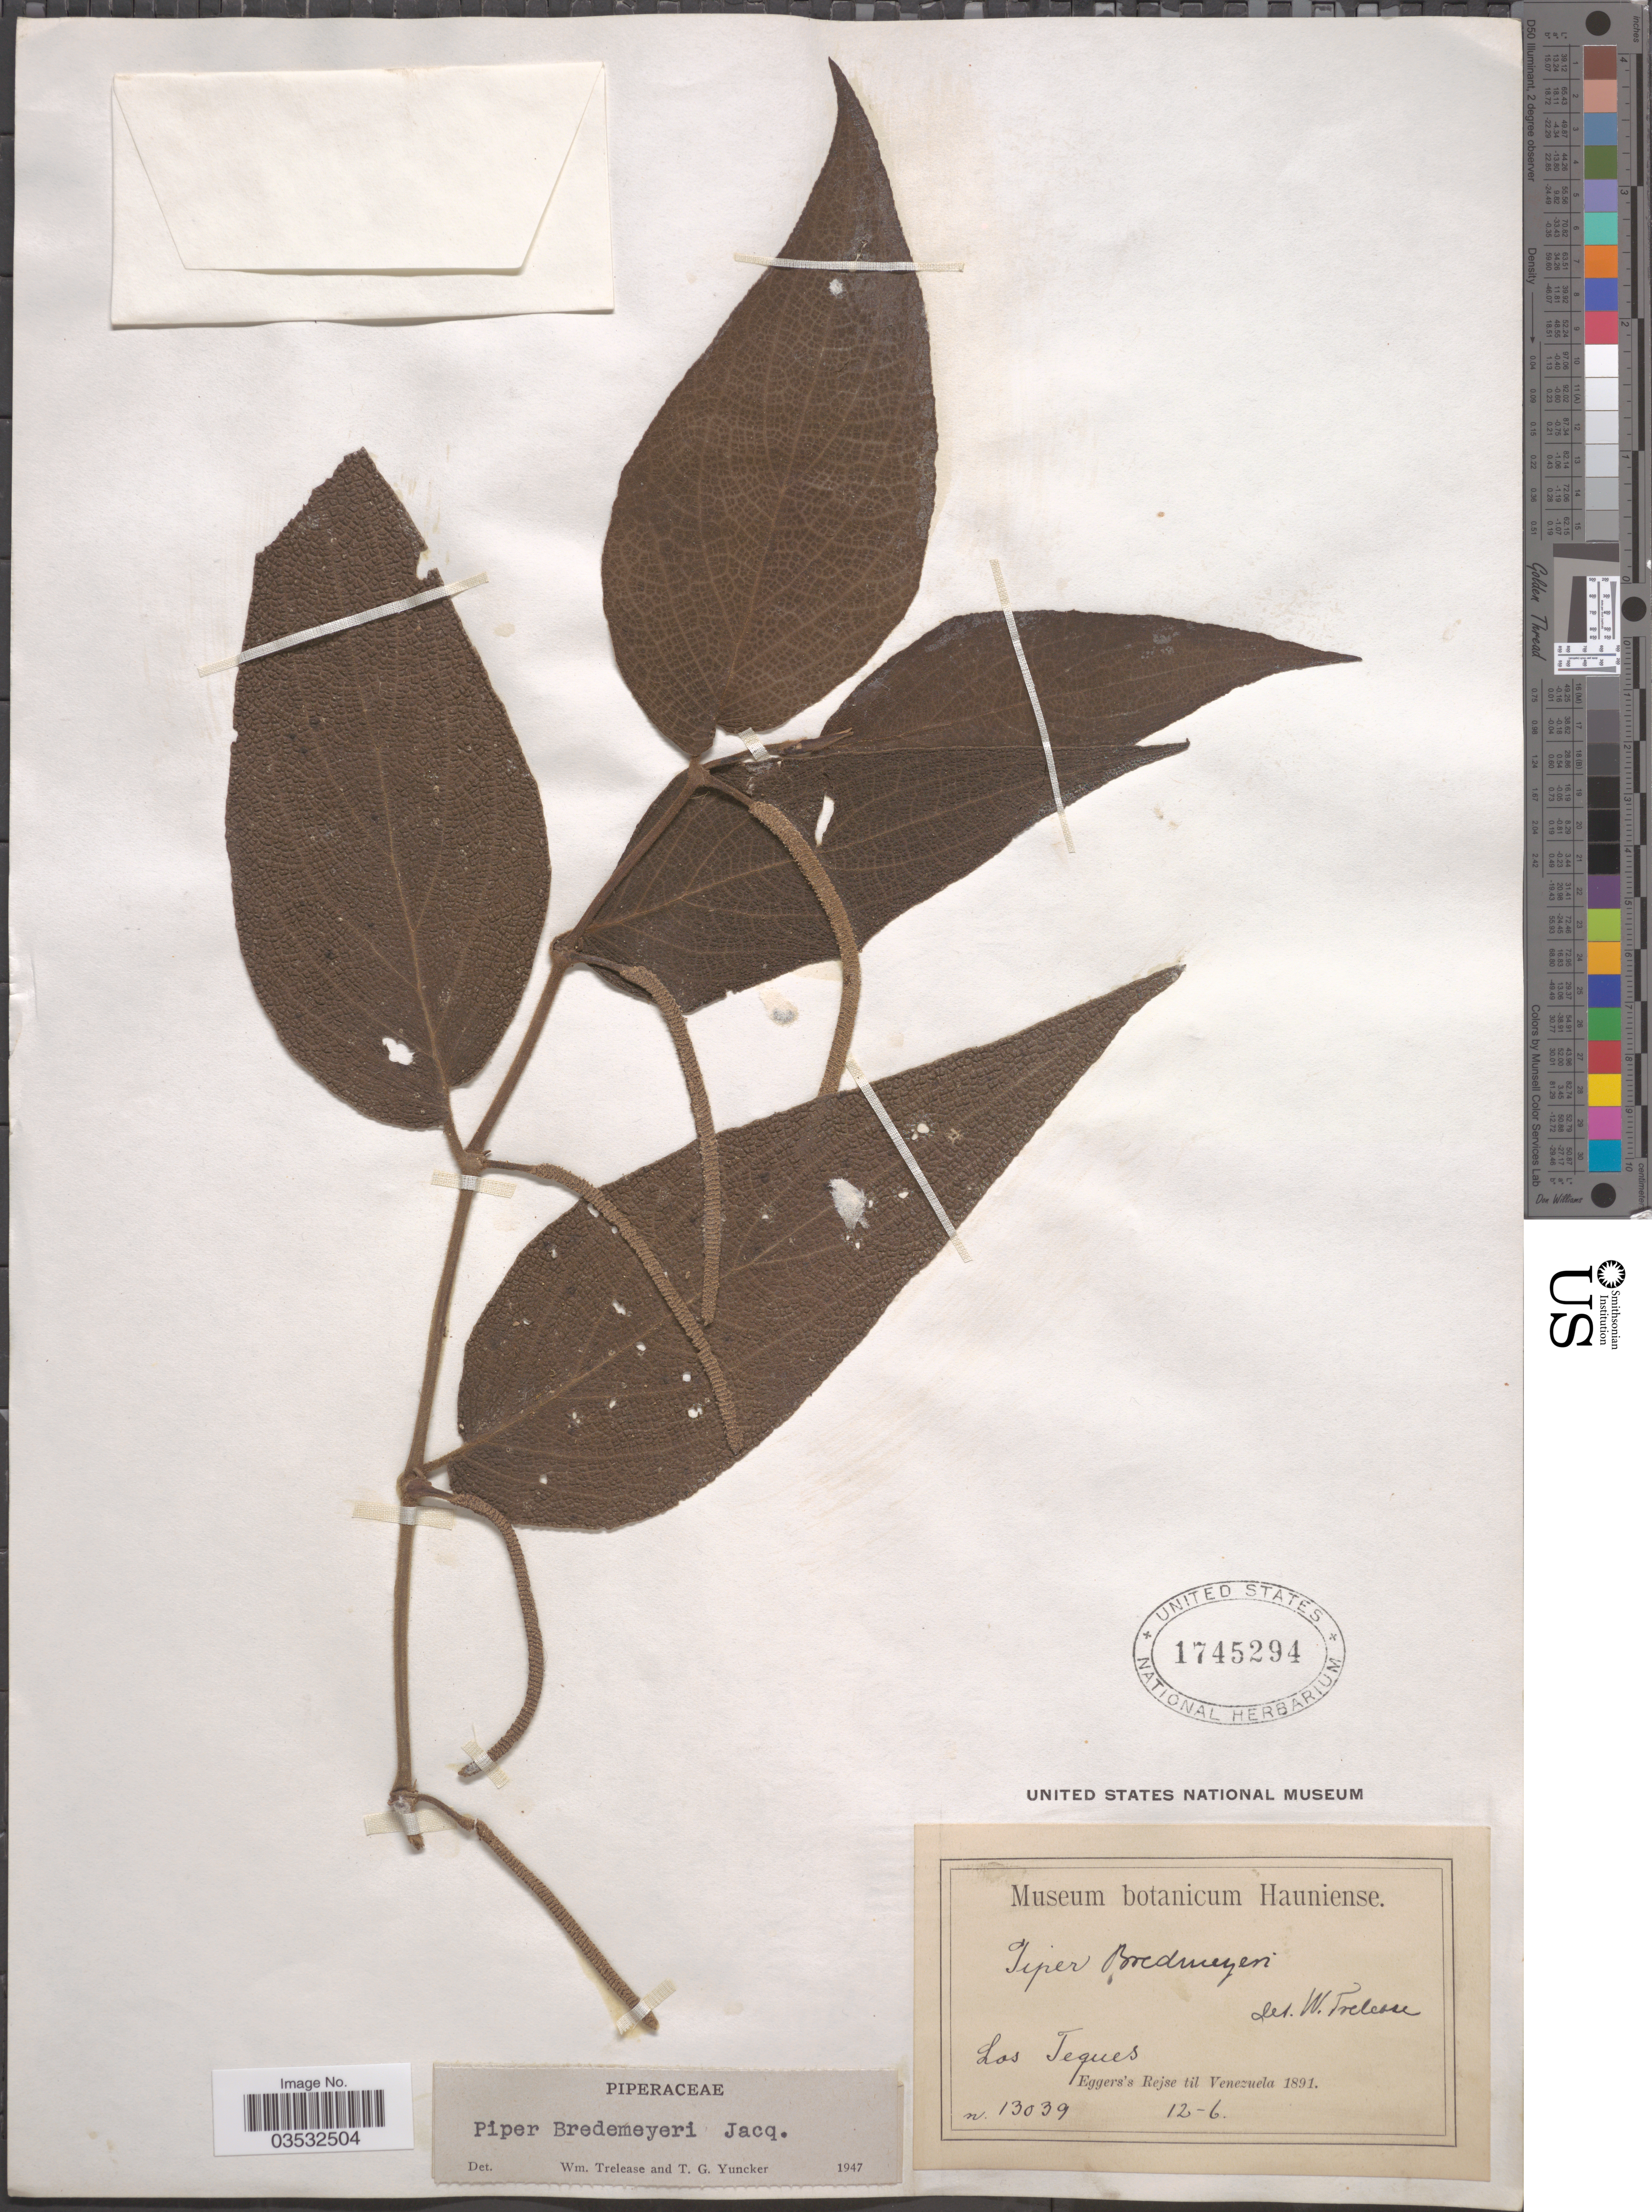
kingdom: Plantae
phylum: Tracheophyta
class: Magnoliopsida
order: Piperales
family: Piperaceae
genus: Piper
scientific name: Piper bredemeyeri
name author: J. Jacq.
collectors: -. Eggers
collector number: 13039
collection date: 1891-06-12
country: Venezuela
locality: Los Teques.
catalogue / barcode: US 1745294